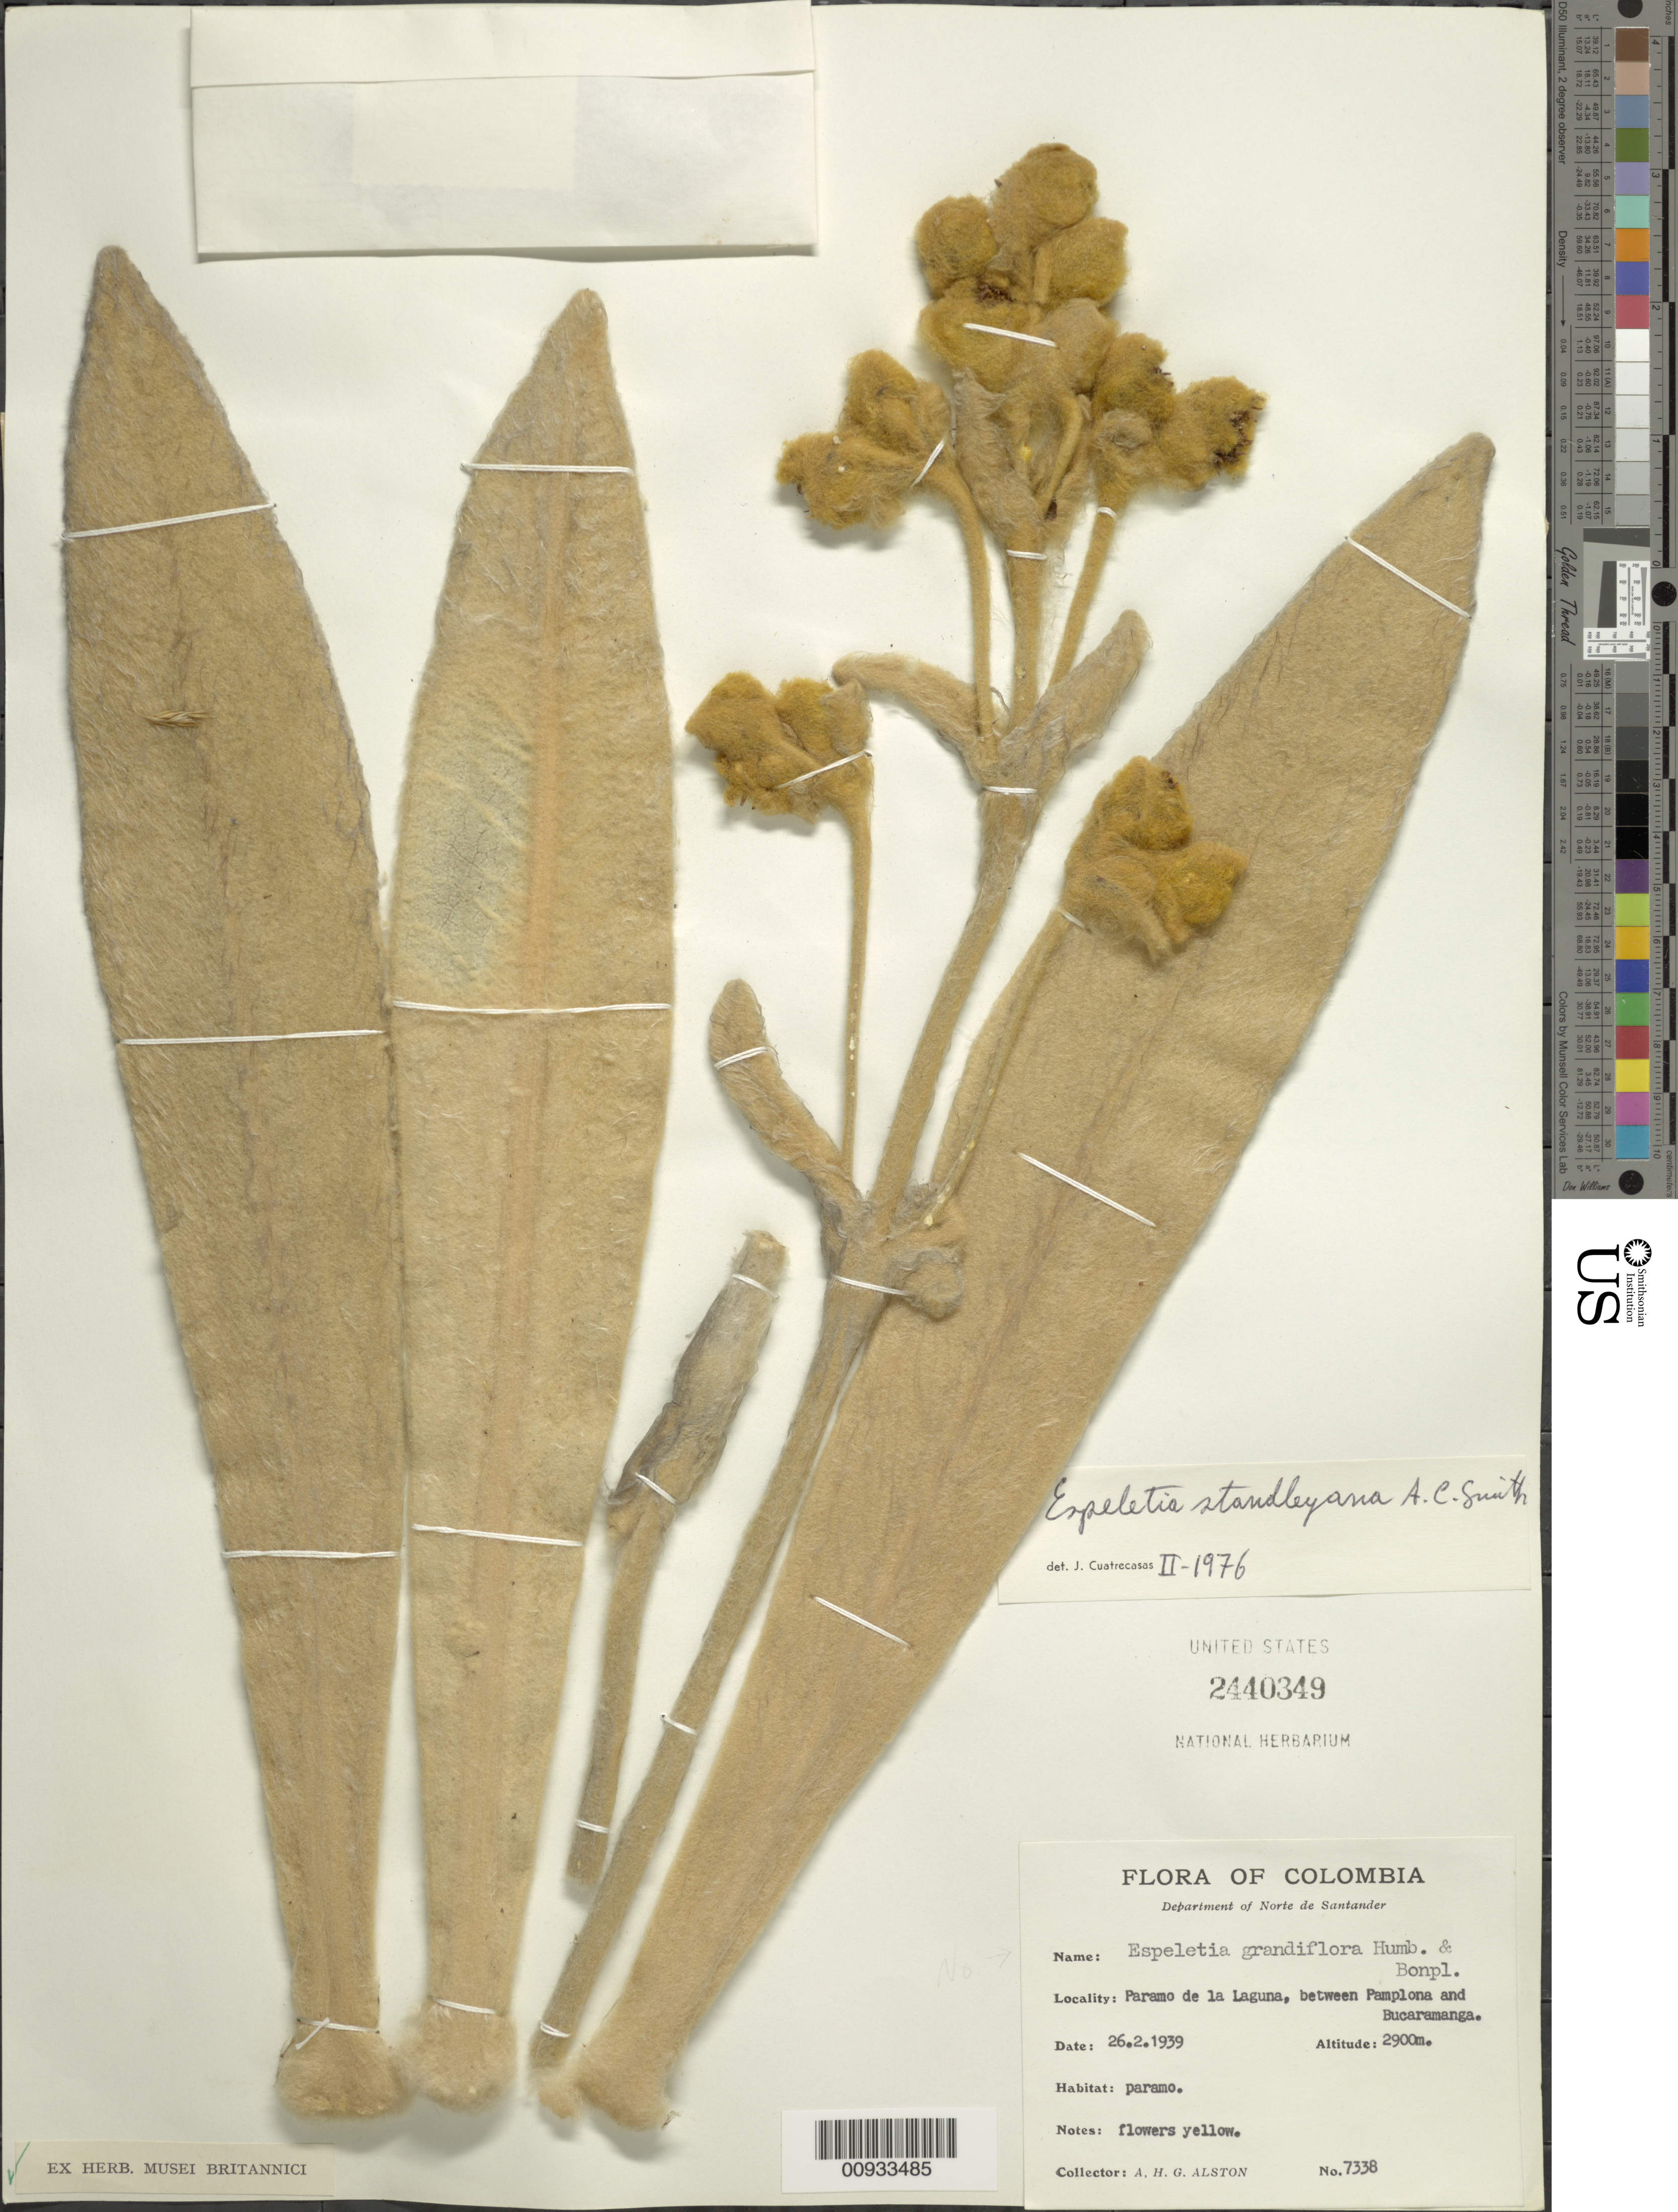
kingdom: Plantae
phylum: Tracheophyta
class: Magnoliopsida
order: Asterales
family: Asteraceae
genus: Espeletia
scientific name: Espeletia standleyana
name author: A.C. Sm.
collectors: A. H. Alston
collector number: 7338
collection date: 1939-02-26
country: Colombia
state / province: Norte de Santander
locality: Paramo de la Laguna, between Pamplona and Bucaramanga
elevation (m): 2900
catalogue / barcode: US 2440349